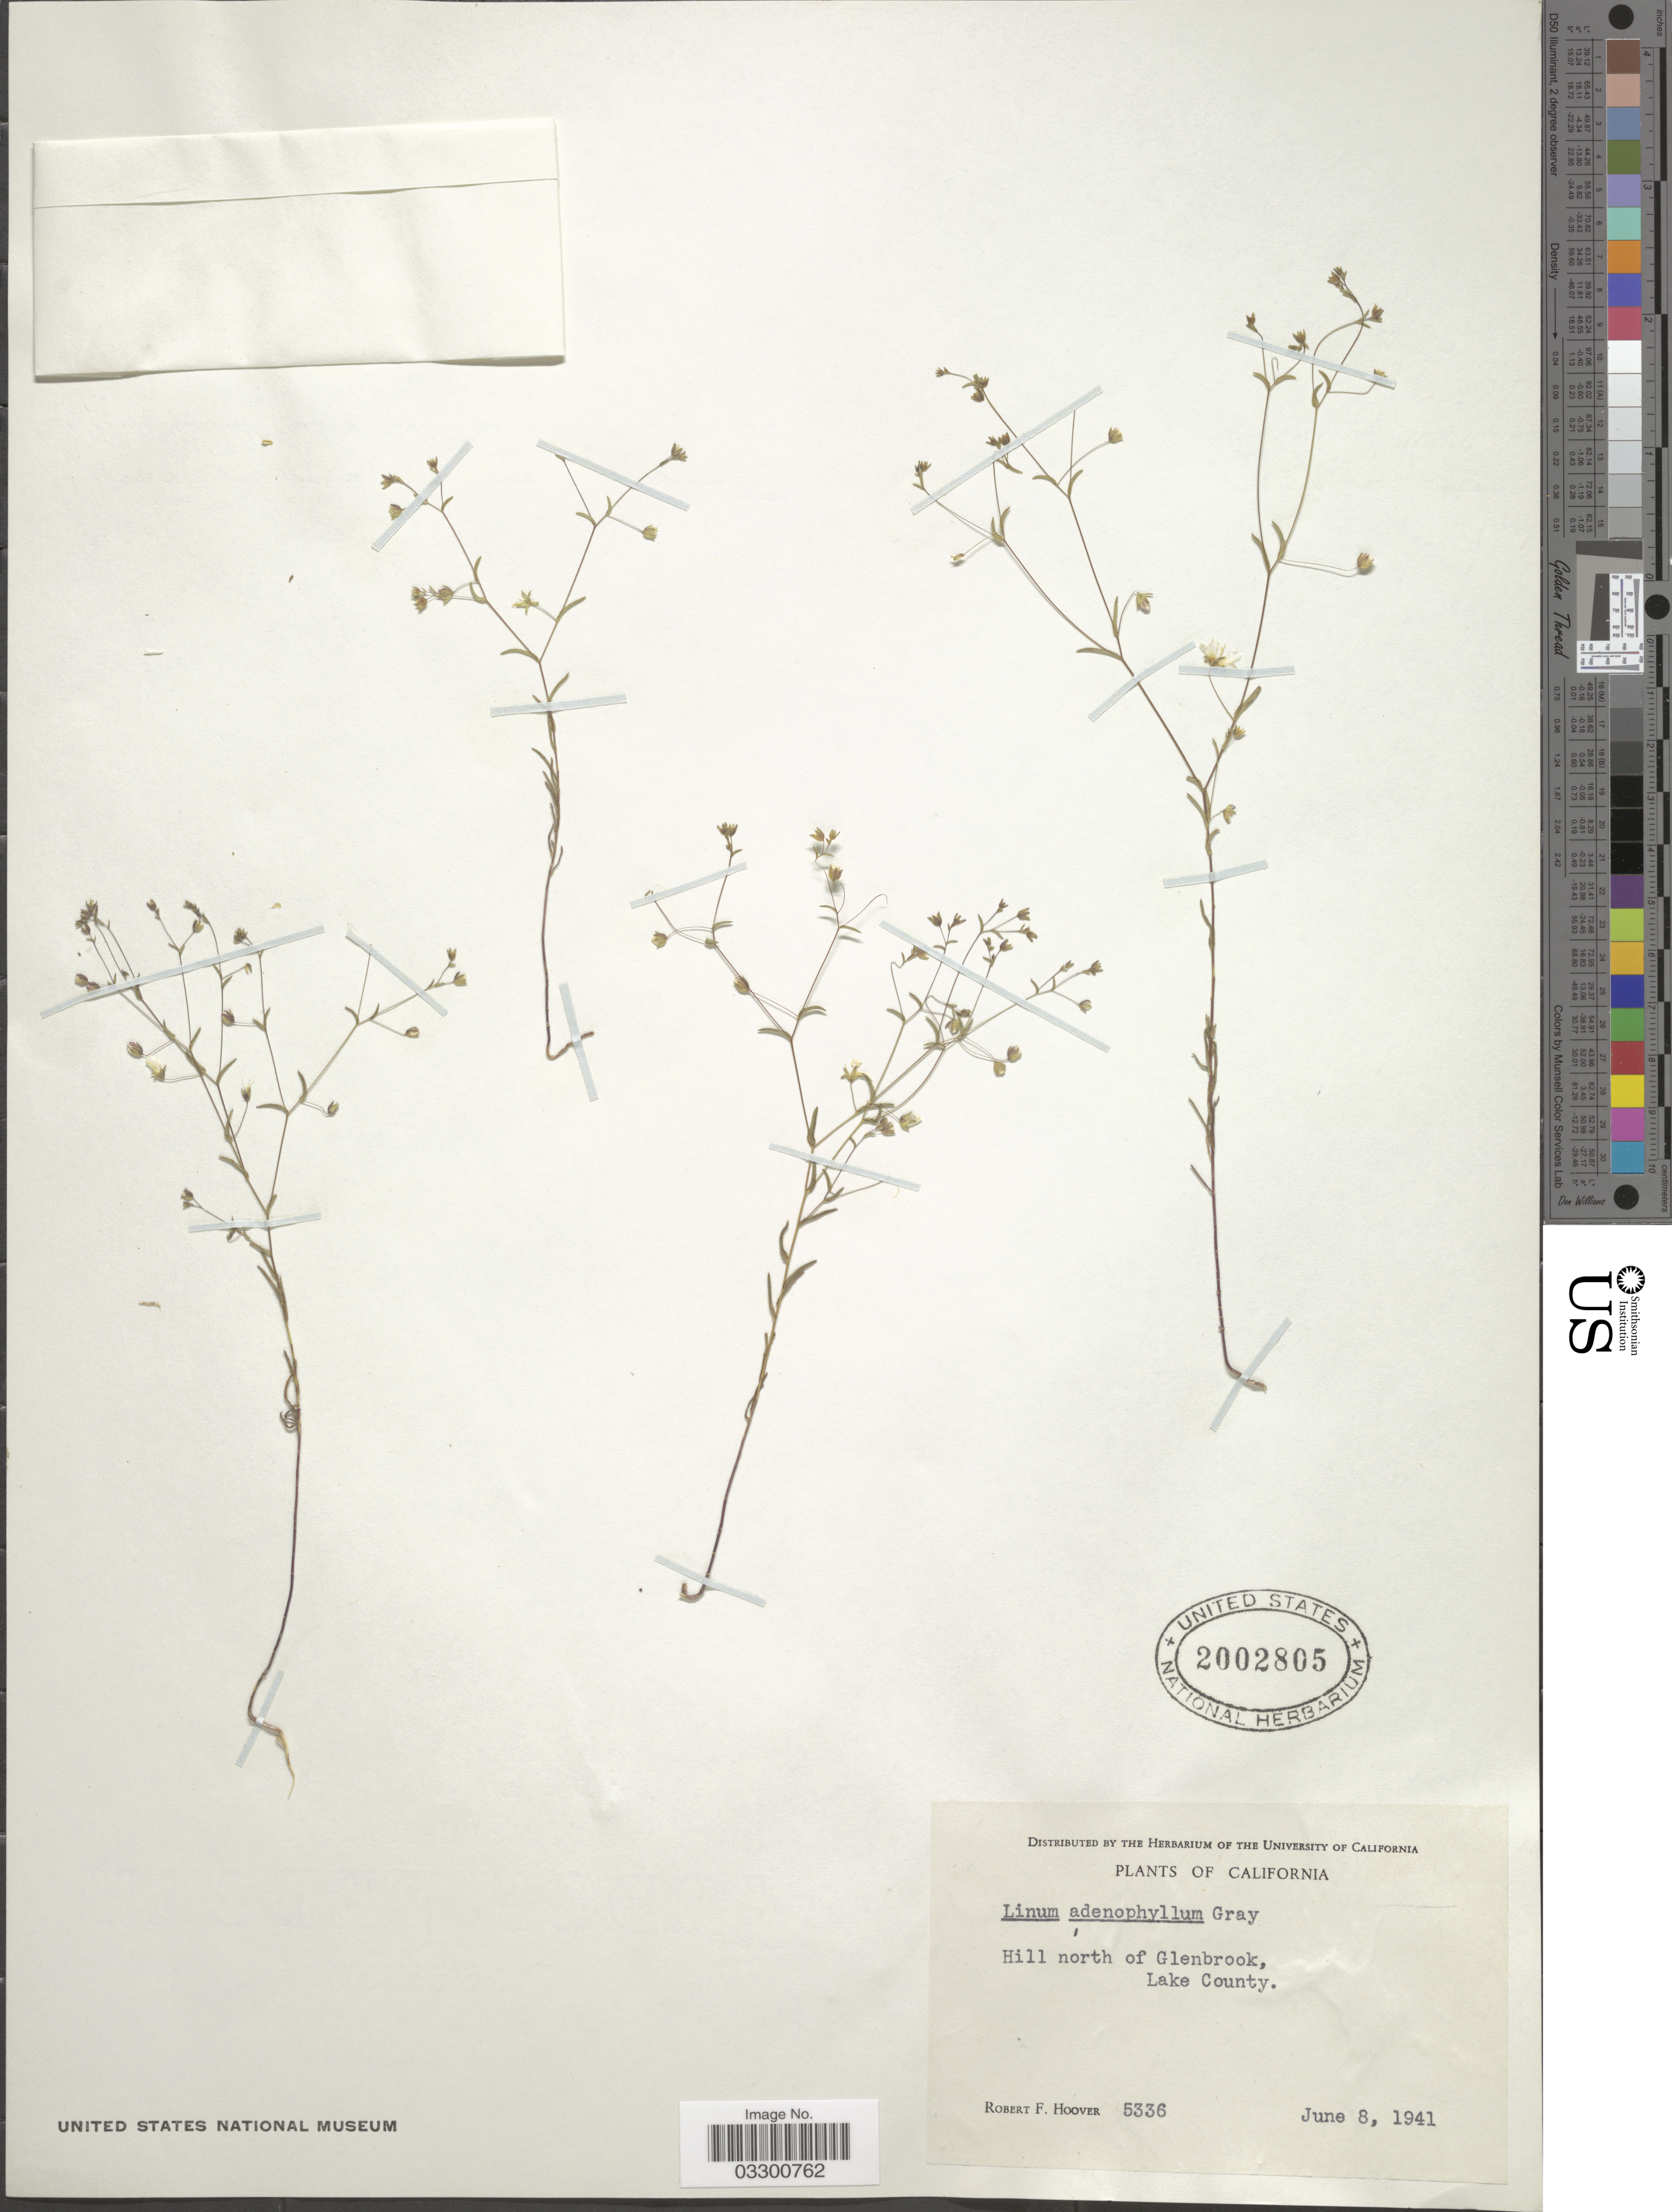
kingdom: Plantae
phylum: Tracheophyta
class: Magnoliopsida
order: Malpighiales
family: Linaceae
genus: Hesperolinon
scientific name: Hesperolinon adenophyllum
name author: (A. Gray) Small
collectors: R. F. Hoover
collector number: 5336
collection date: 1941-06-08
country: United States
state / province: California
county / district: Lake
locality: Hill north of Glenbrook, Lake County.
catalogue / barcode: US 2002805